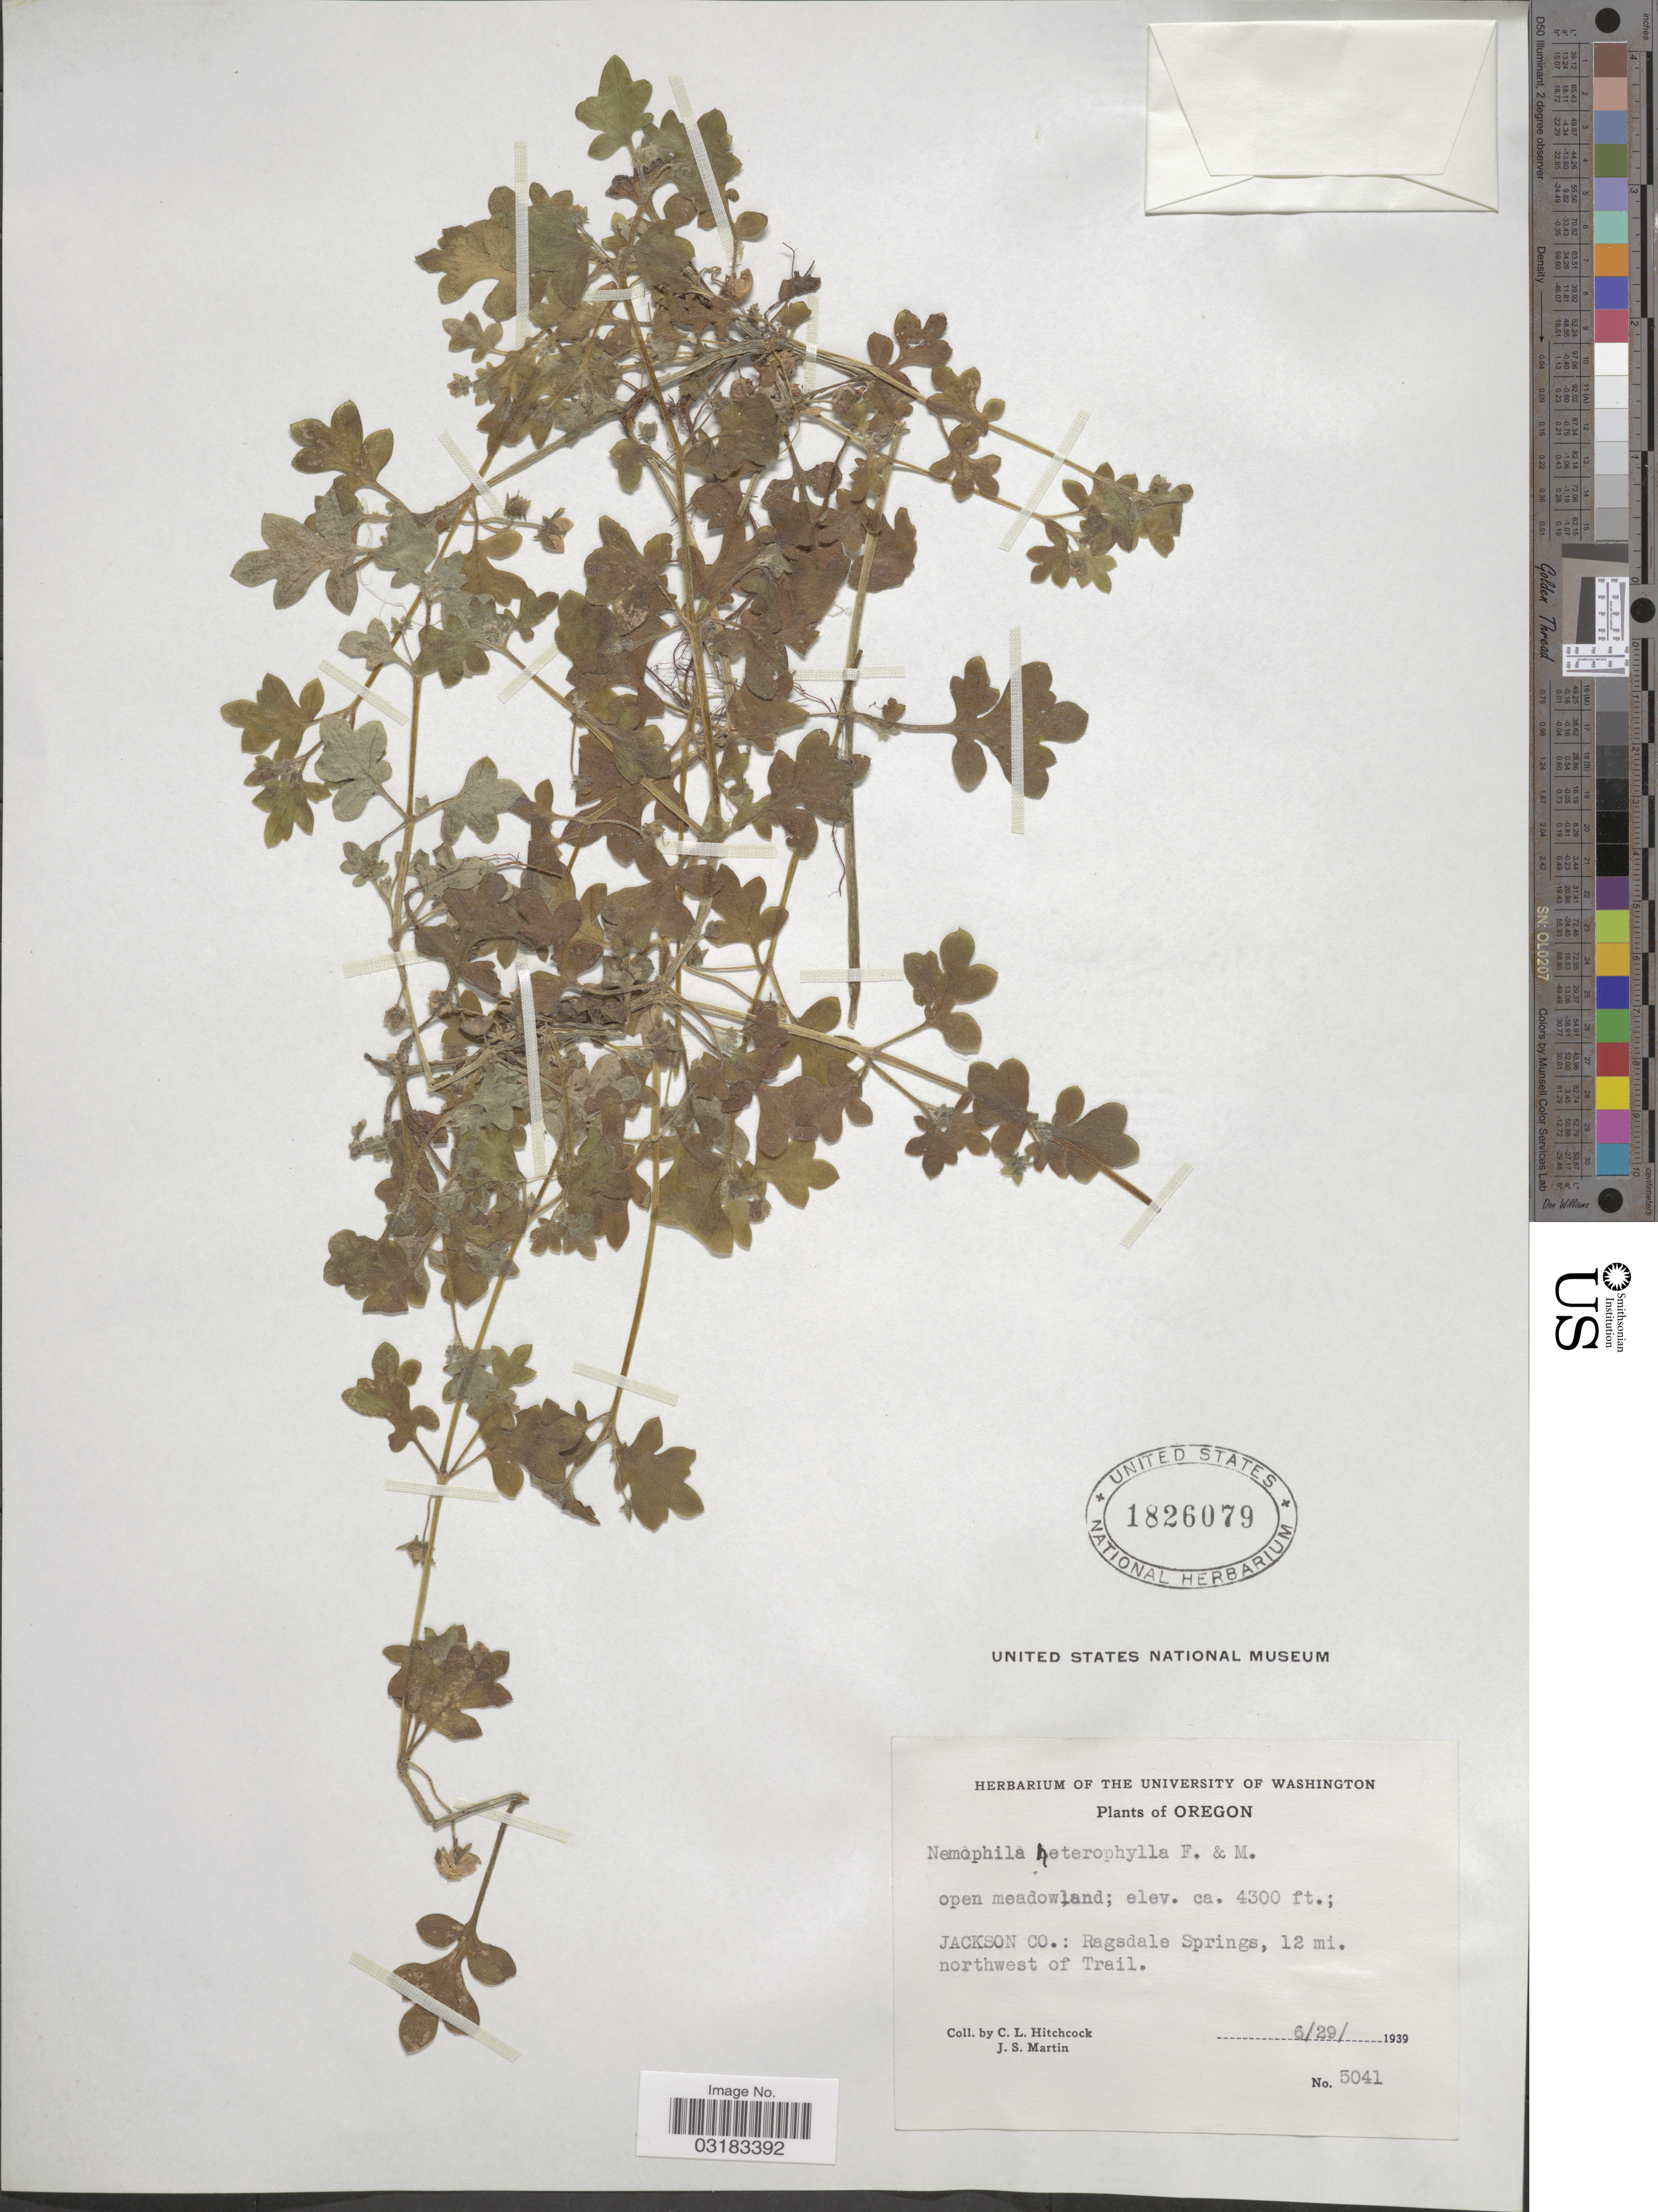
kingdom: Plantae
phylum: Tracheophyta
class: Magnoliopsida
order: Boraginales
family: Hydrophyllaceae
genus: Nemophila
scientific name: Nemophila heterophylla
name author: Fisch. & C.A. Mey.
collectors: C. L. Hitchcock & J. S. Martin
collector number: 5041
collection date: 1939-06-29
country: United States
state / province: Oregon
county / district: Jackson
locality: Jackson Co.: Ragsdale Springs, 12 mi. northwest of Trail.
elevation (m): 1311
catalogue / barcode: US 1826079